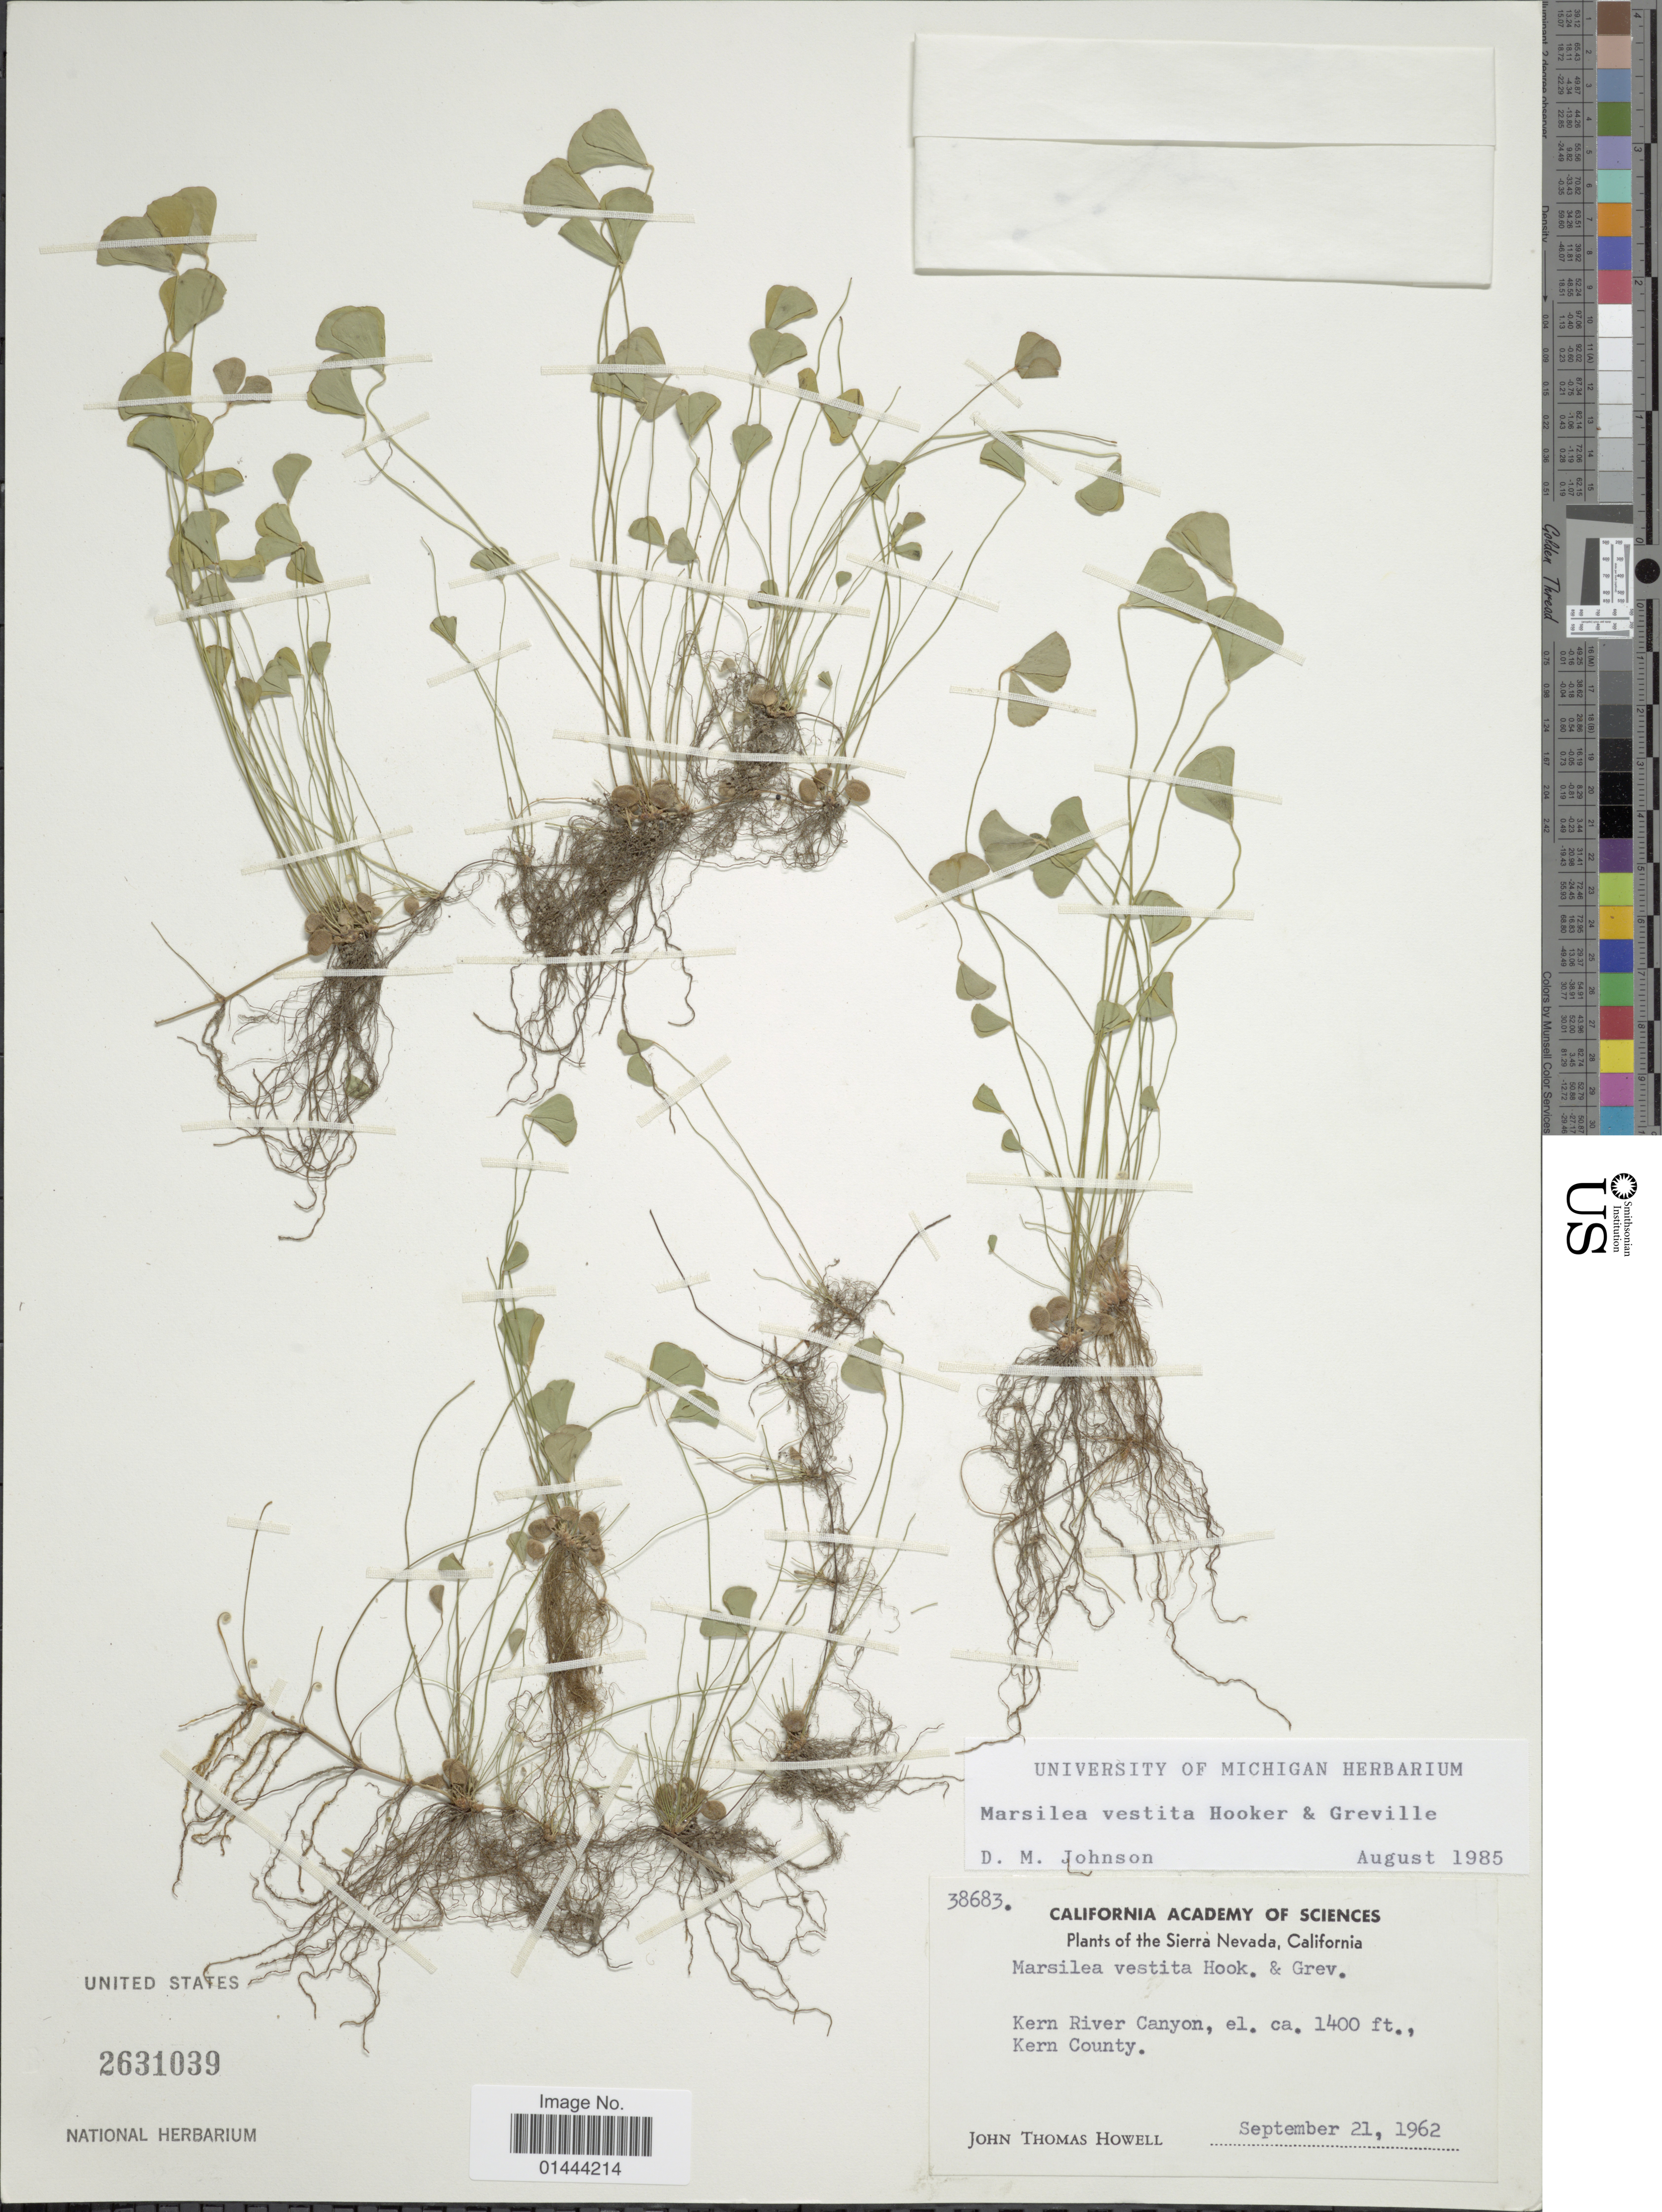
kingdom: Plantae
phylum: Tracheophyta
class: Polypodiopsida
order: Salviniales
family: Marsileaceae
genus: Marsilea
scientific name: Marsilea vestita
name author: Hook. & Grev.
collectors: J. T. Howell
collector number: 38683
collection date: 1962-09-21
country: United States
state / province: California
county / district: Kern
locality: Sierra Nevada, Kern River Canyon, Kern County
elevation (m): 427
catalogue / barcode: US 2631039